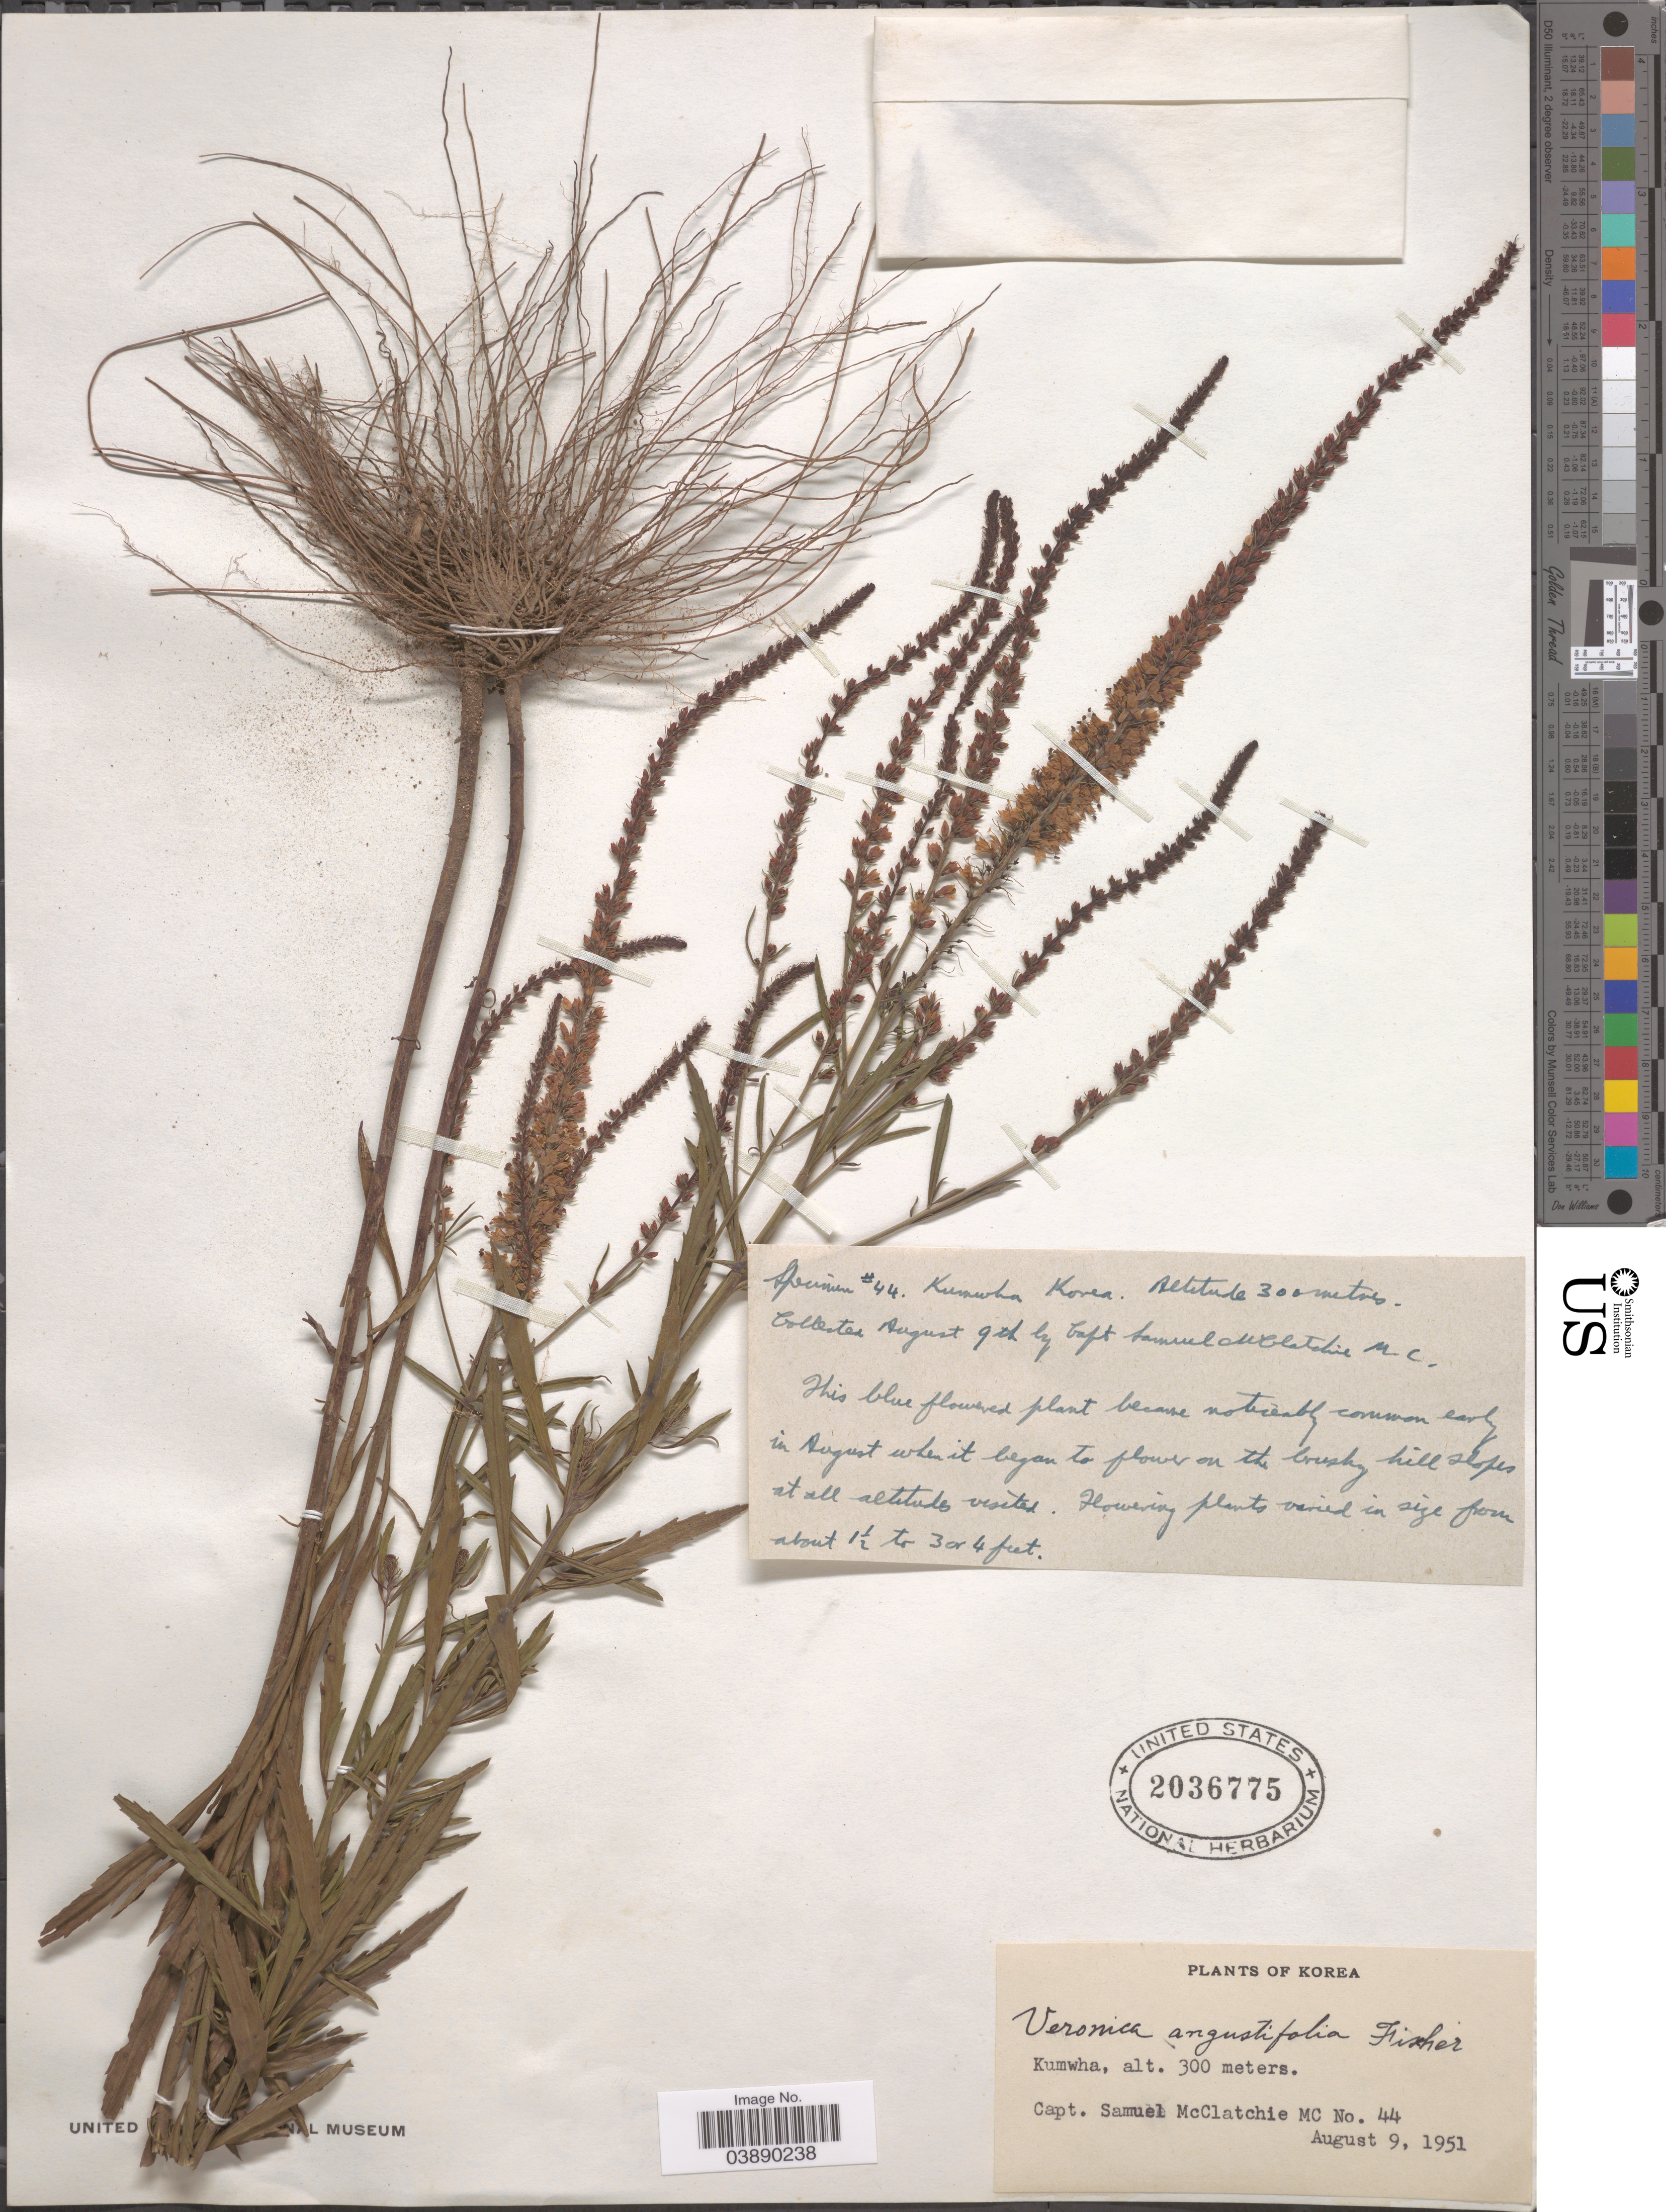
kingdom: Plantae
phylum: Tracheophyta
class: Magnoliopsida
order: Lamiales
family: Plantaginaceae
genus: Veronica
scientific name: Veronica linariifolia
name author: Pall. ex Link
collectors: S. McClatchie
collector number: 44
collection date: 1951-08-09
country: South Korea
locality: Kumwha. (Kyongsangbuk-Do)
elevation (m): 300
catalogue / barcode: US 2036775